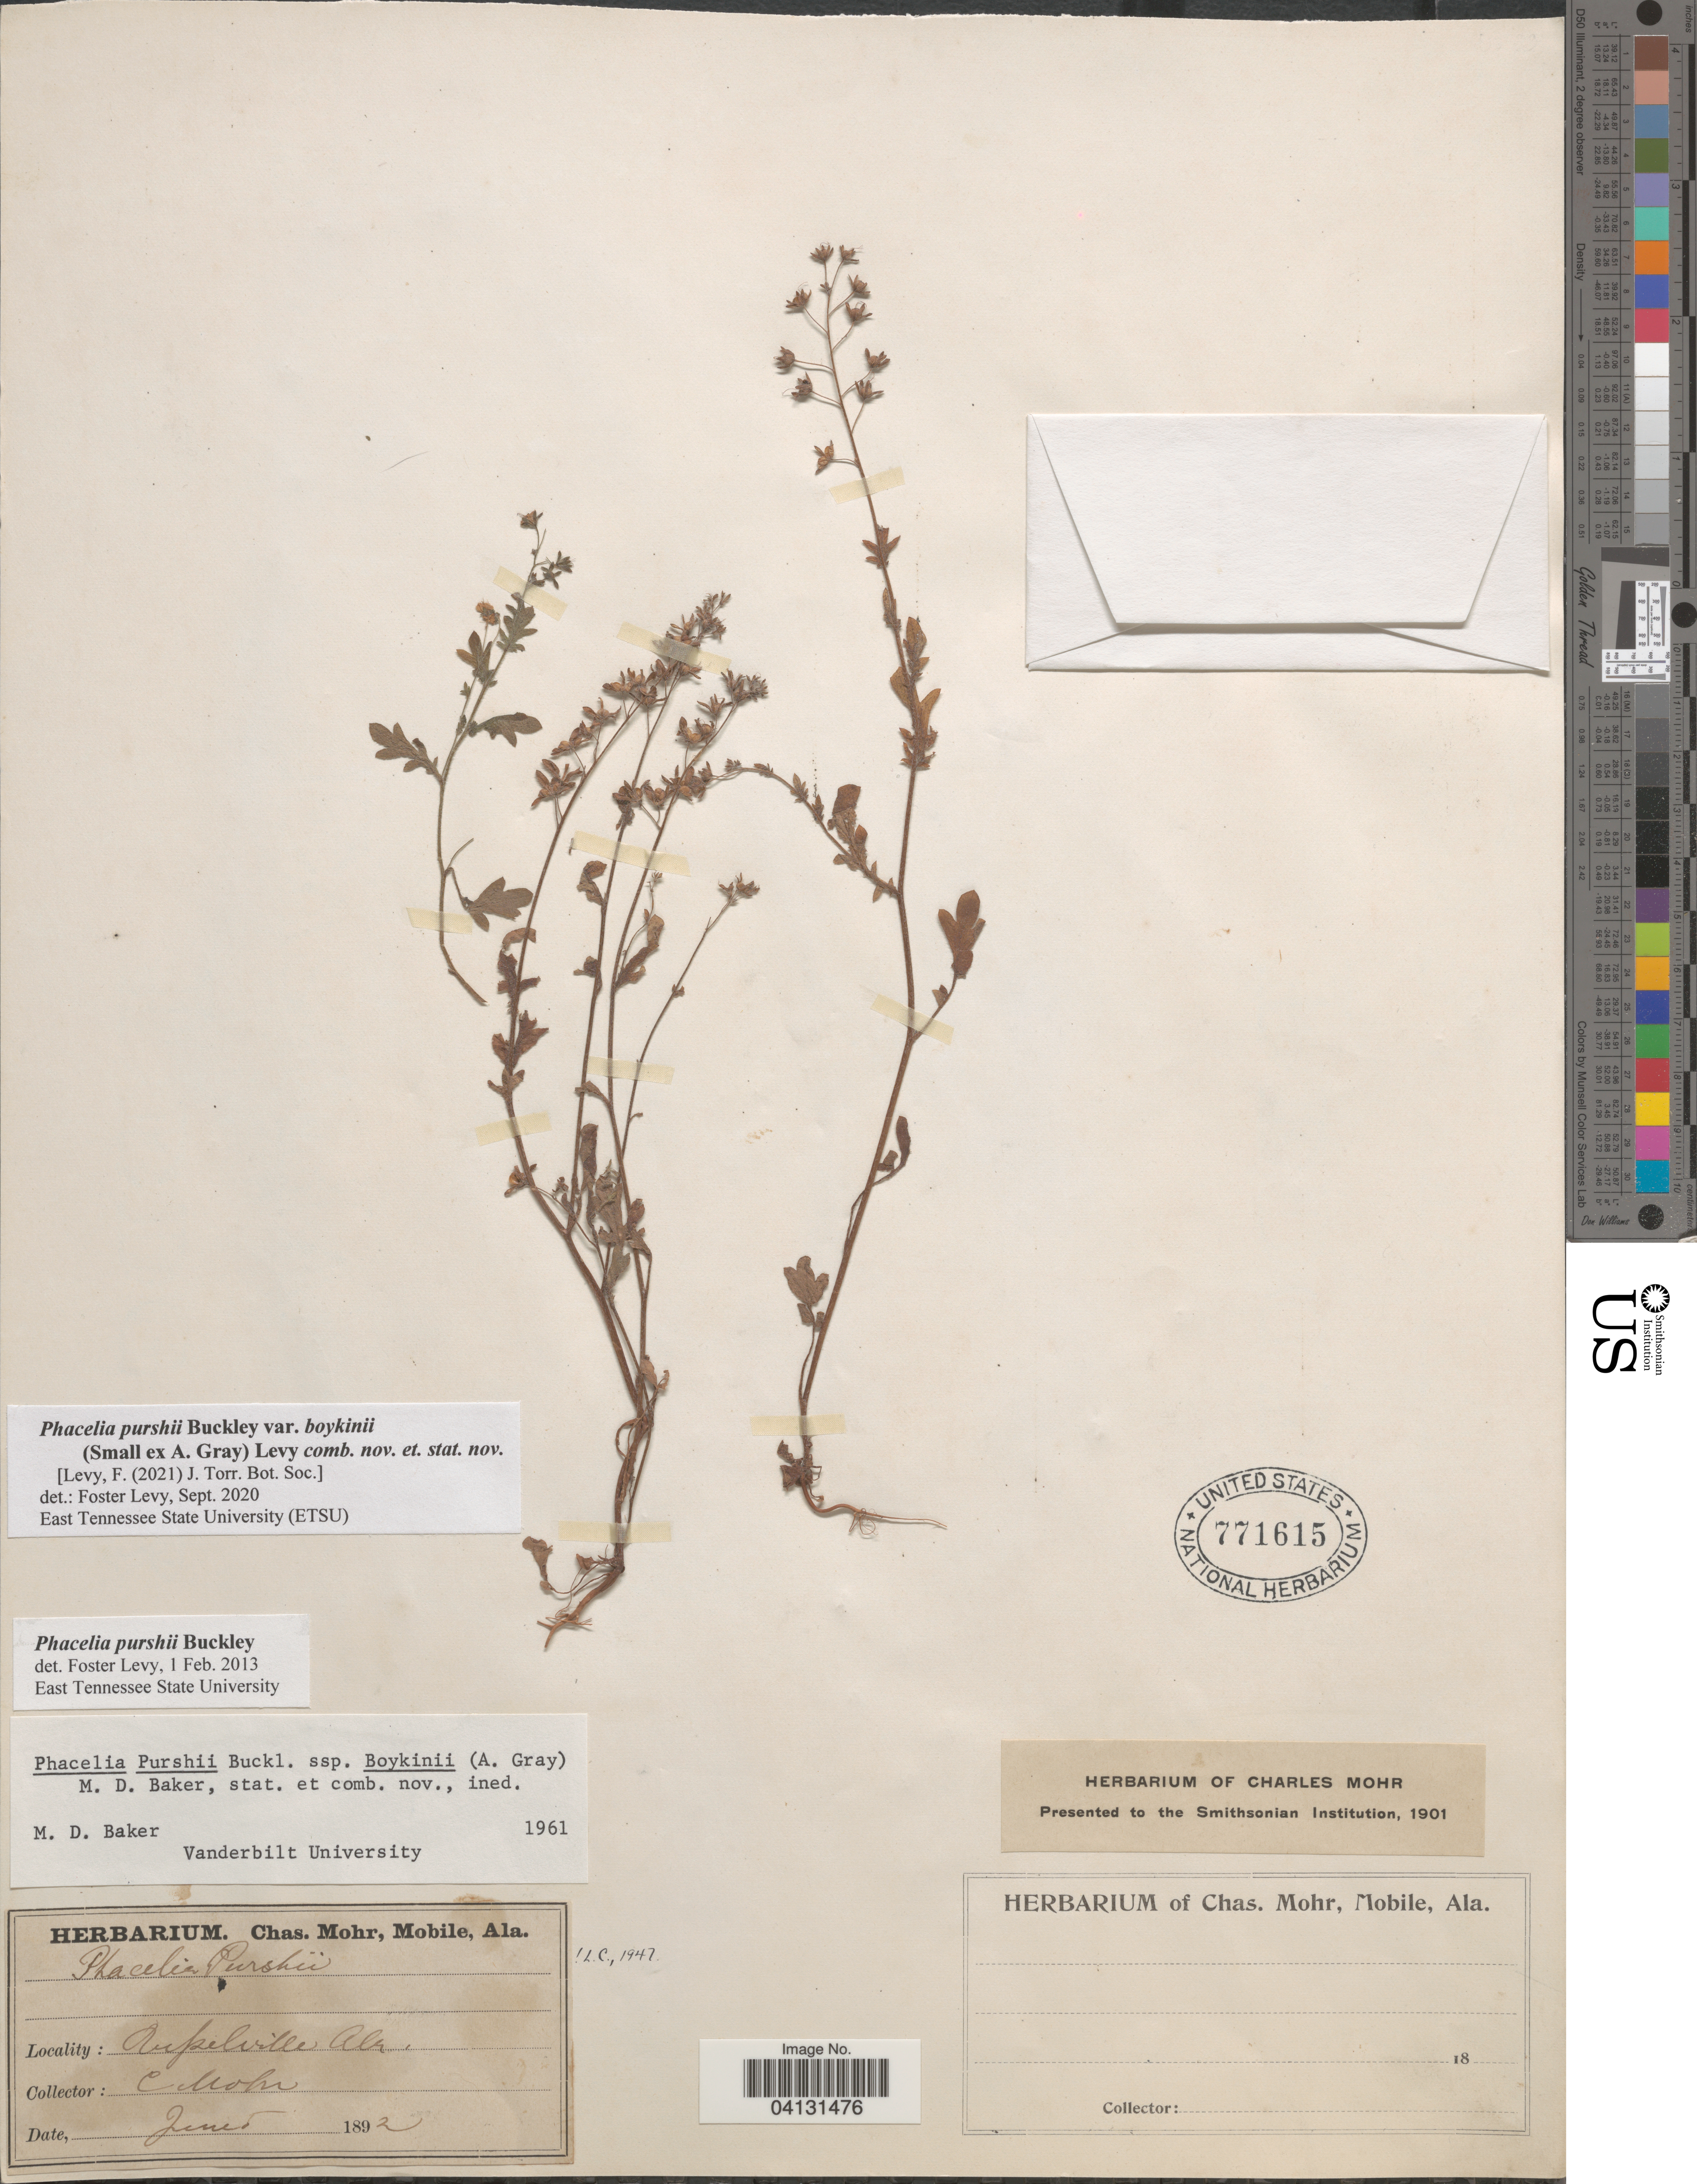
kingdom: Plantae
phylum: Tracheophyta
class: Magnoliopsida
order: Boraginales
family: Hydrophyllaceae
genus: Phacelia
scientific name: Phacelia purshii var. boykinii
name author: (Small ex A. Gray) Levy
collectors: Mohr, C. T. (herbarium)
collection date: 1892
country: United States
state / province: Alabama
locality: Russellville.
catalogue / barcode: US 771615